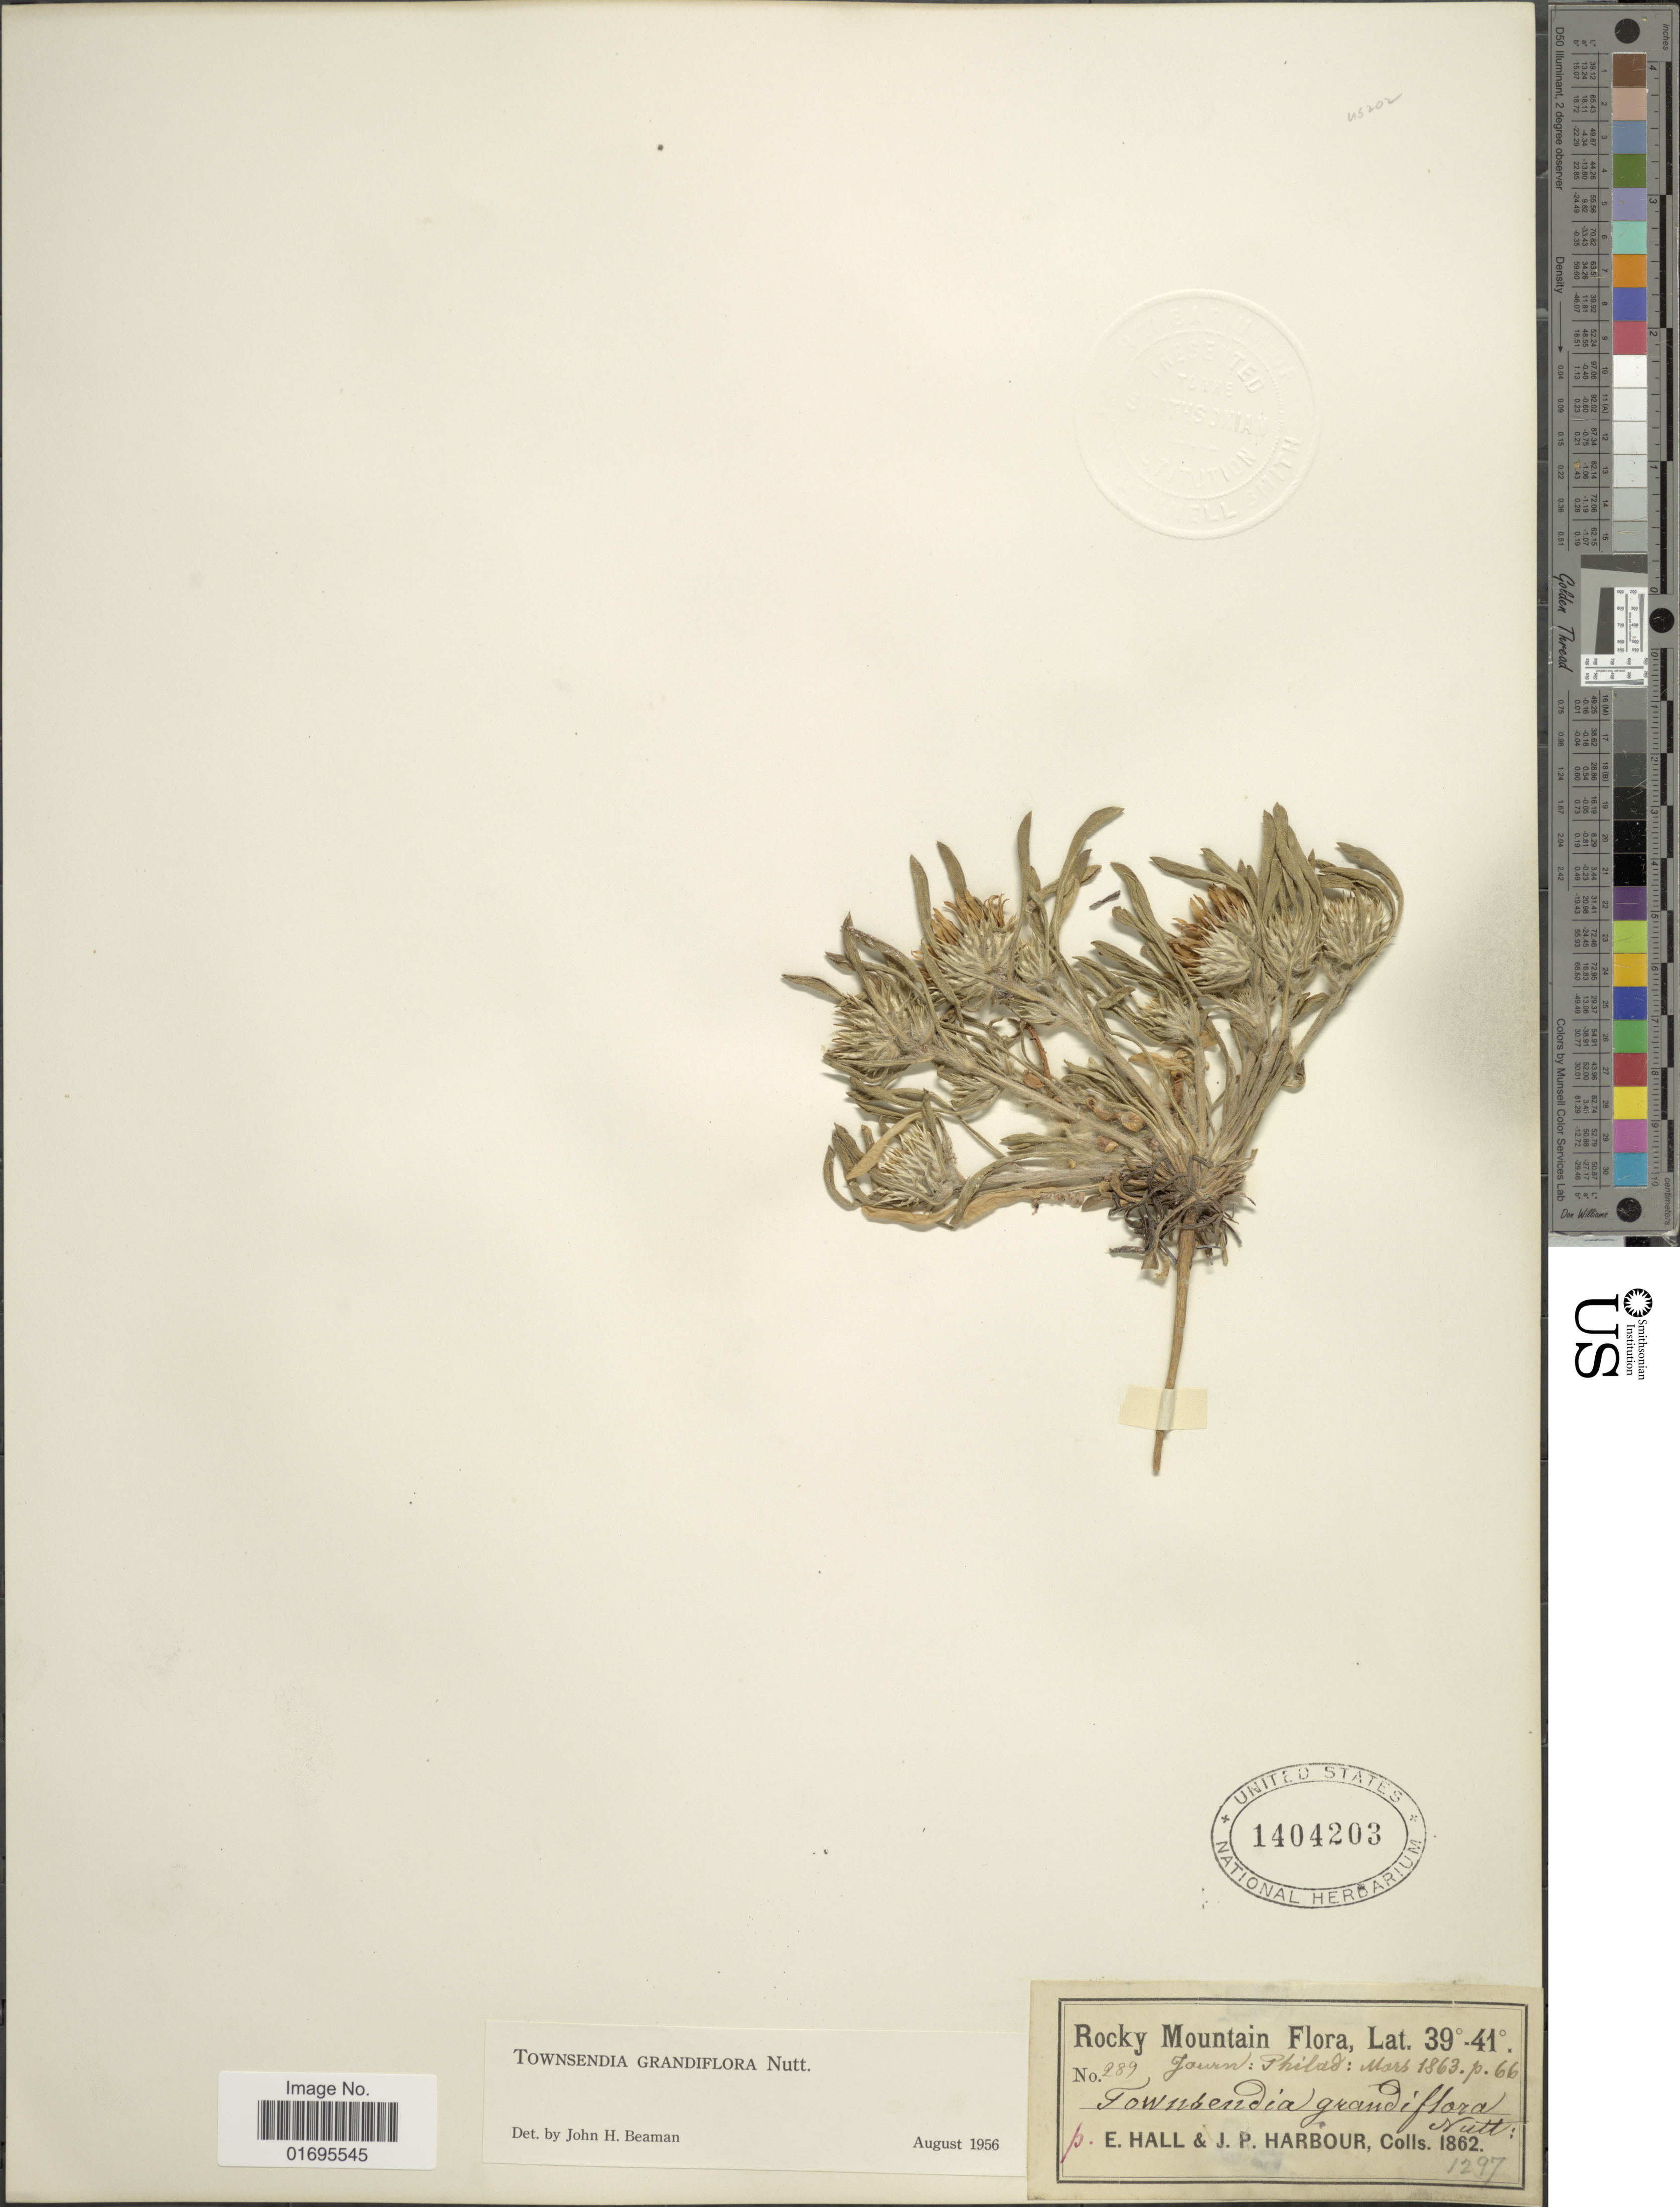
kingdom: Plantae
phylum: Tracheophyta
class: Magnoliopsida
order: Asterales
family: Asteraceae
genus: Townsendia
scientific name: Townsendia grandiflora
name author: Nutt.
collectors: E. Hall & J. Harbour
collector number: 289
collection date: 1862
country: United States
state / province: Colorado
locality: Rocky Mtns.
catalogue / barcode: US 1404203